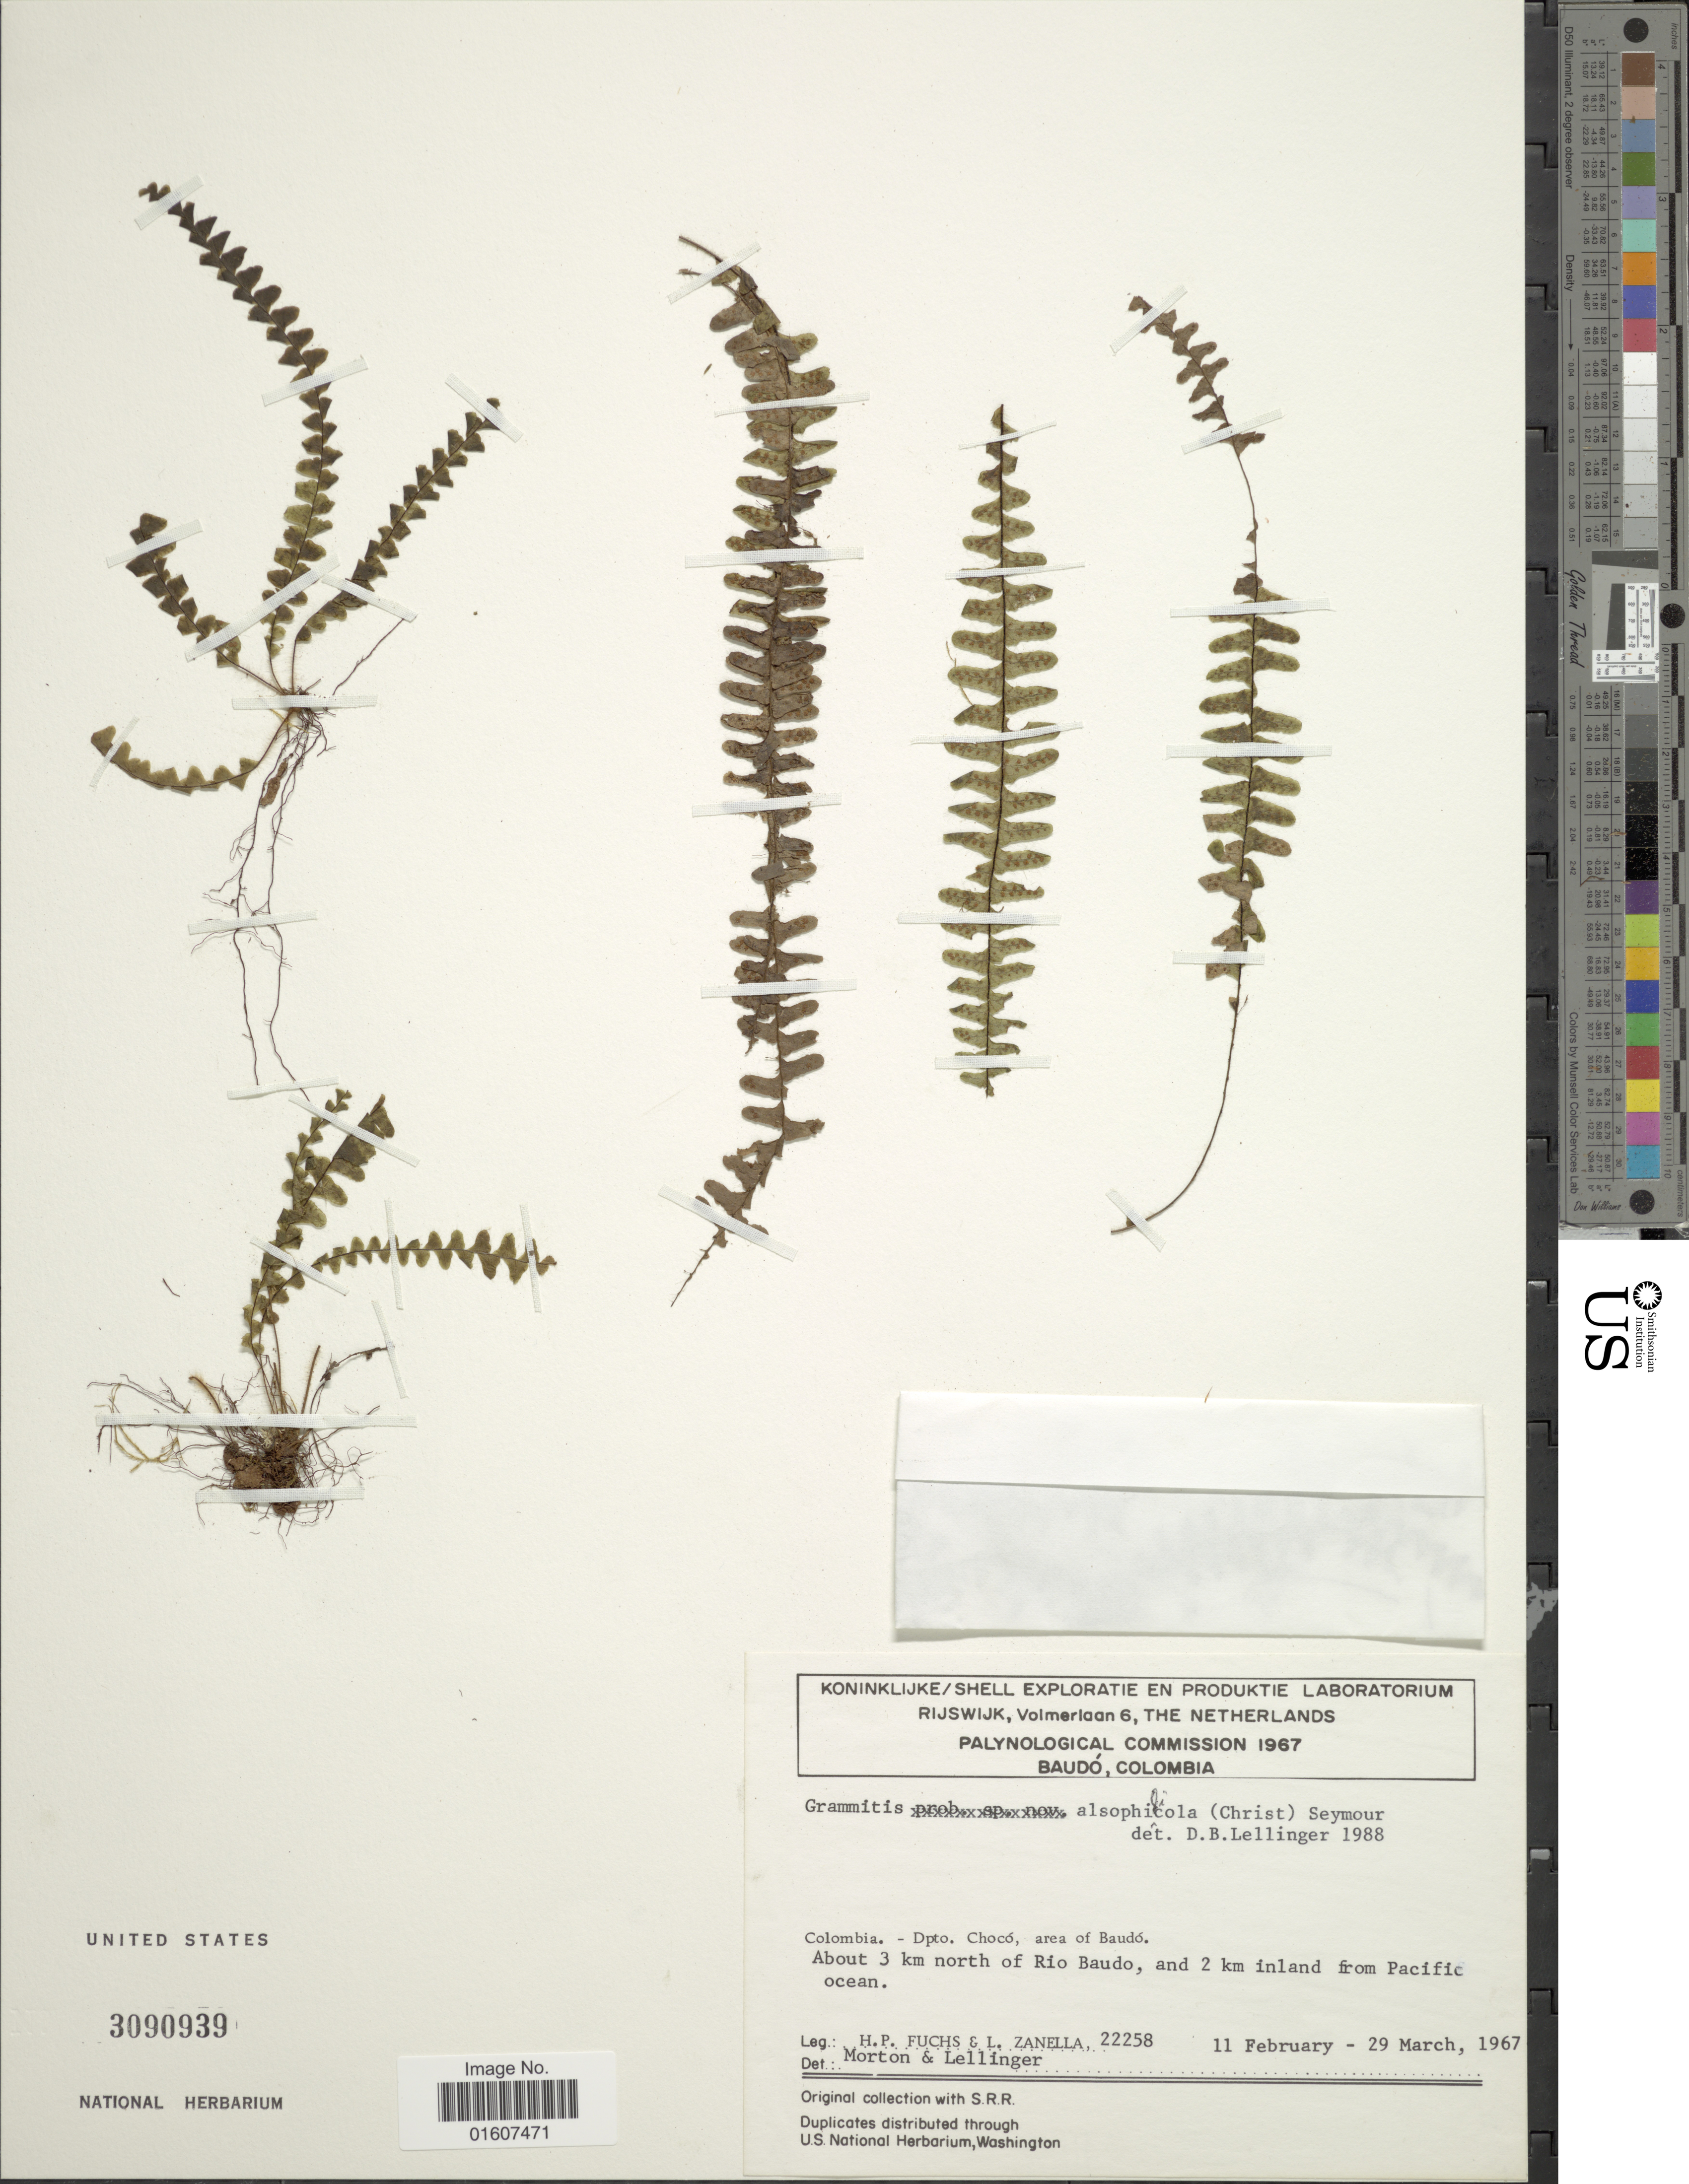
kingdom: Plantae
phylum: Tracheophyta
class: Polypodiopsida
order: Polypodiales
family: Polypodiaceae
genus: Terpsichore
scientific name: Terpsichore alsophilicola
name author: (Christ) A.R. Sm.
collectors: H. P. Fuchs & L. Zanella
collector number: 22258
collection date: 1967-02-11/1967-03-29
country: Colombia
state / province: Chocó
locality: Dept. Chocó, area of Baudó. About 3 km north of Rio Baudo, and 2 km inland from Pacific ocean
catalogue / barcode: US 3090939